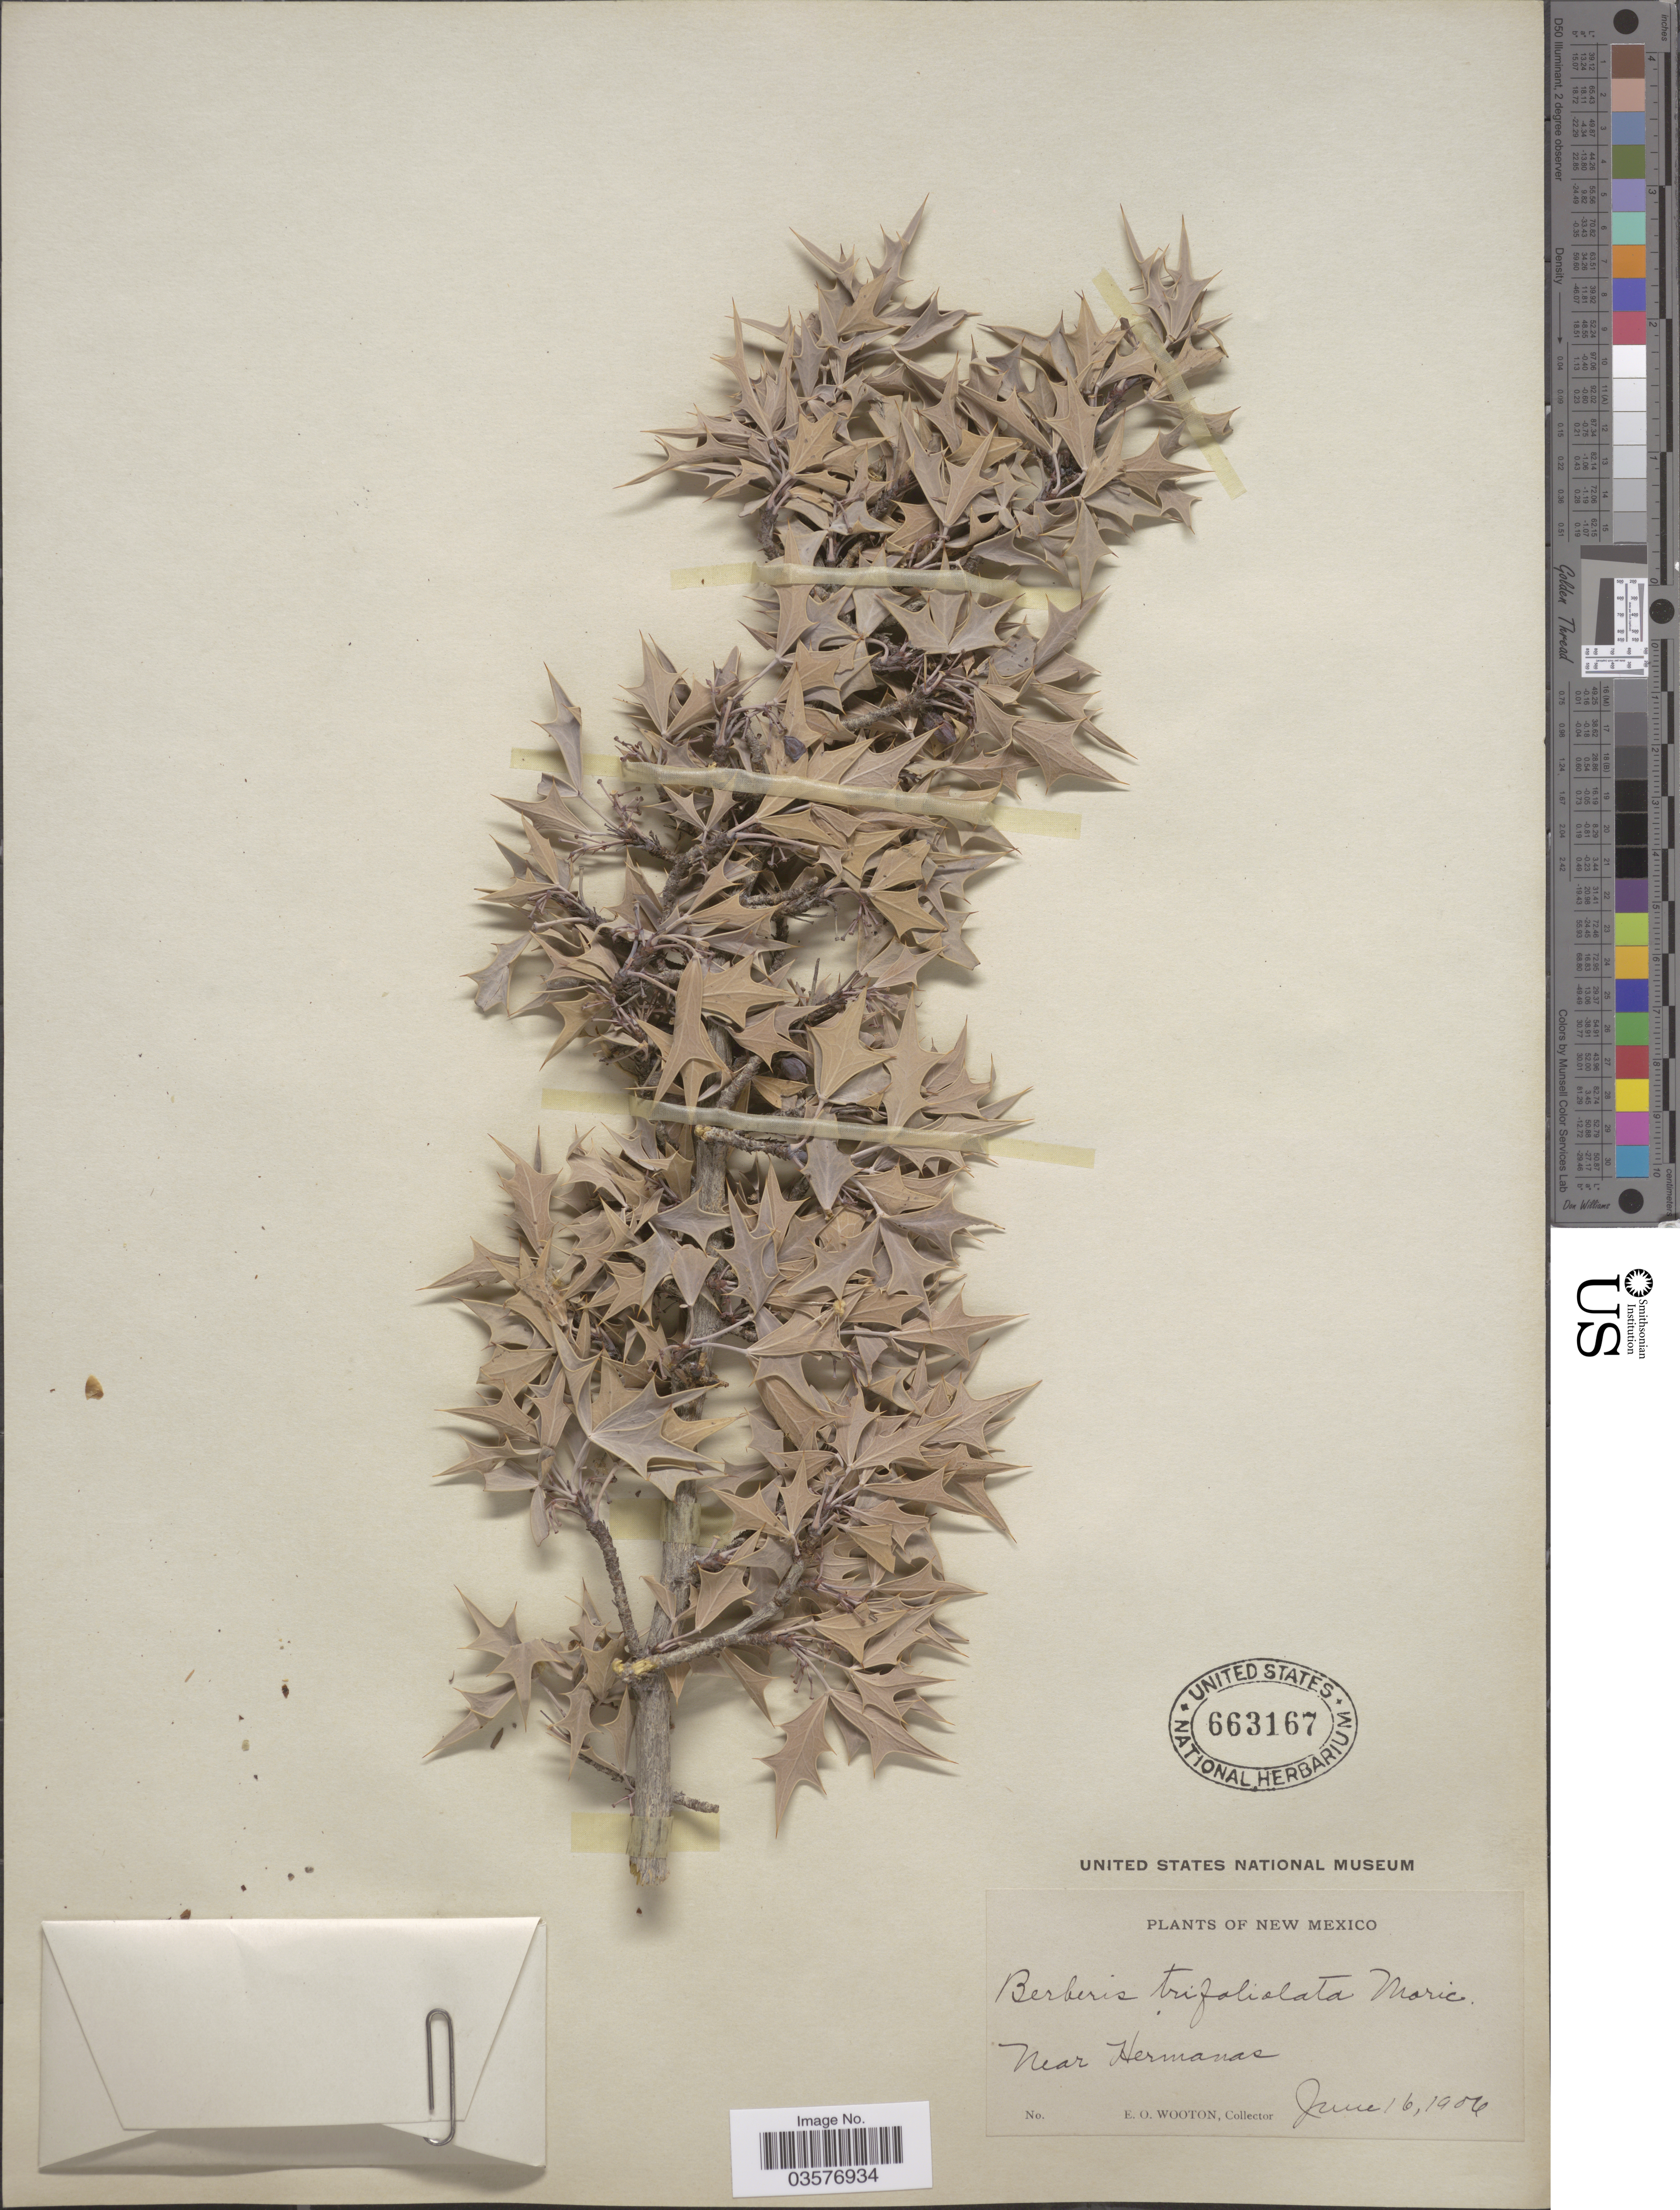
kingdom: Plantae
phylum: Tracheophyta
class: Magnoliopsida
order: Ranunculales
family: Berberidaceae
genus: Mahonia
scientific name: Mahonia trifoliolata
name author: (Monic.) Fedde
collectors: E. O. Wooton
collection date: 1906-06-16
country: United States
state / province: New Mexico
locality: Near Hermanas.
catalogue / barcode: US 663167